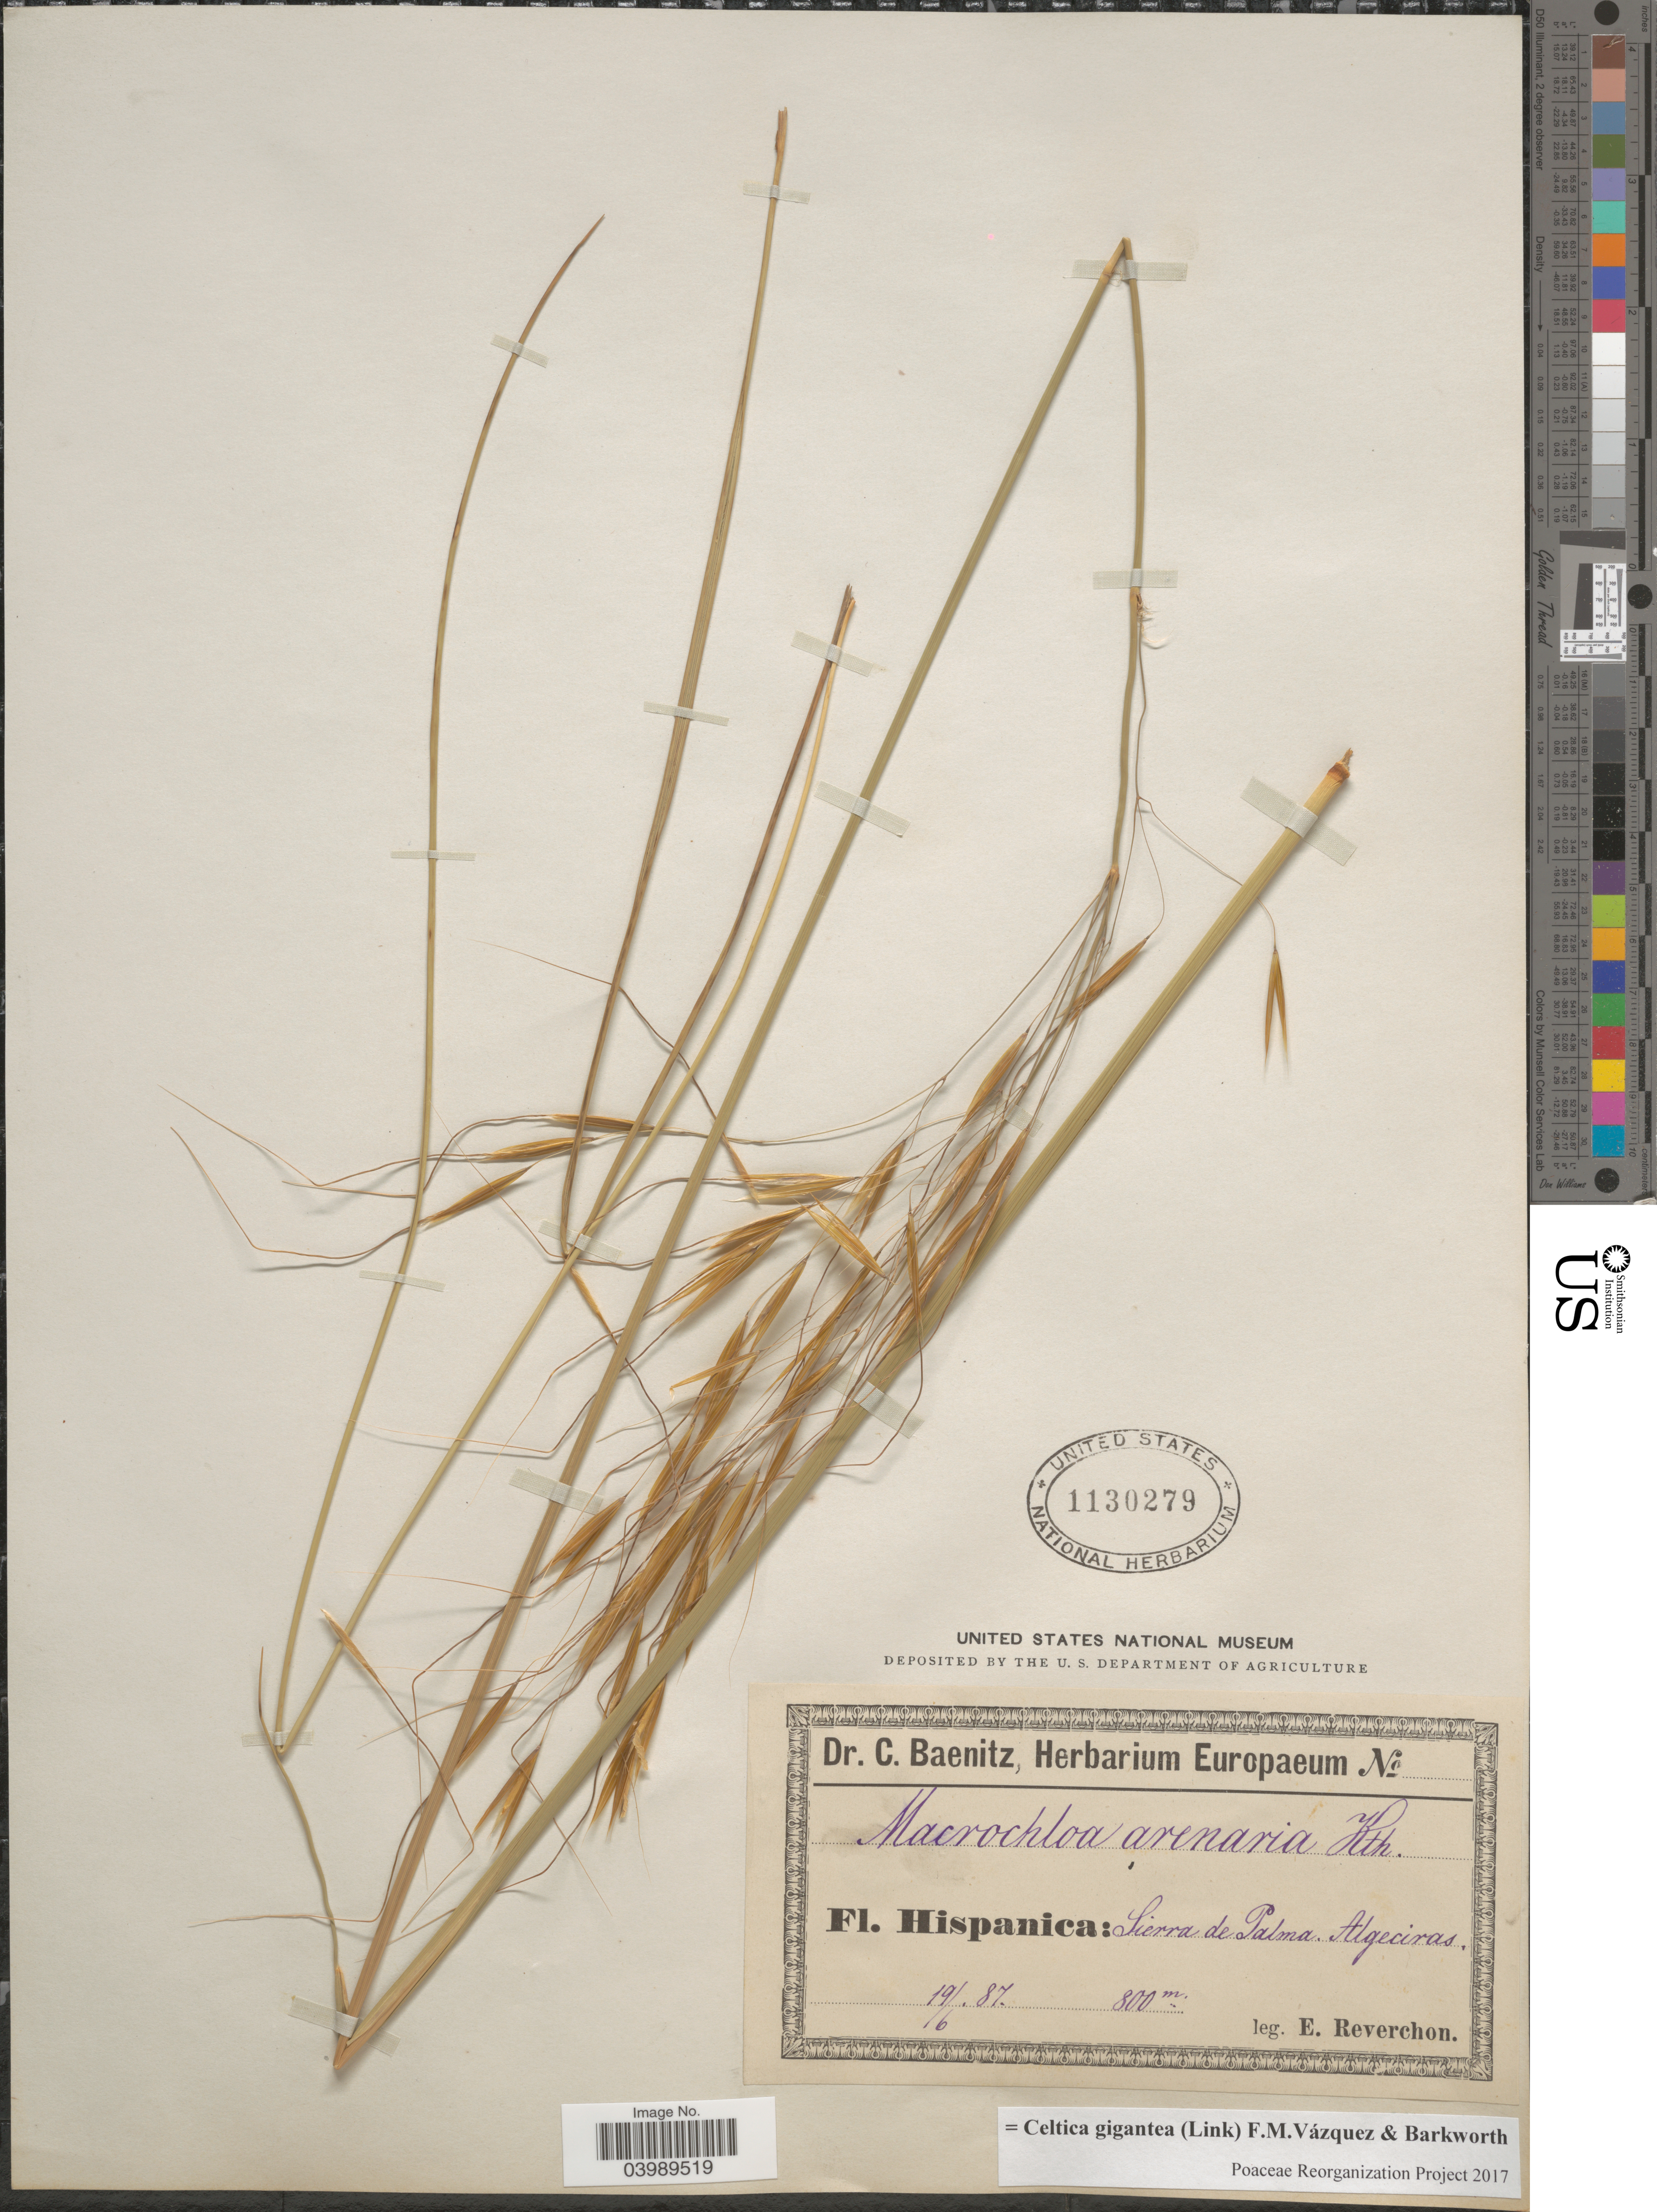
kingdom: Plantae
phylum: Tracheophyta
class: Liliopsida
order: Poales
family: Poaceae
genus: Celtica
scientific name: Celtica gigantea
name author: (Link) F.M. Vázquez & Barkworth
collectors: E. Reverchon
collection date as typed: Transcribed d/m/y: 19/6/87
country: Spain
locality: Hispanica: Sierra de Palma. Algeciras.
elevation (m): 800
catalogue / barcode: US 1130279